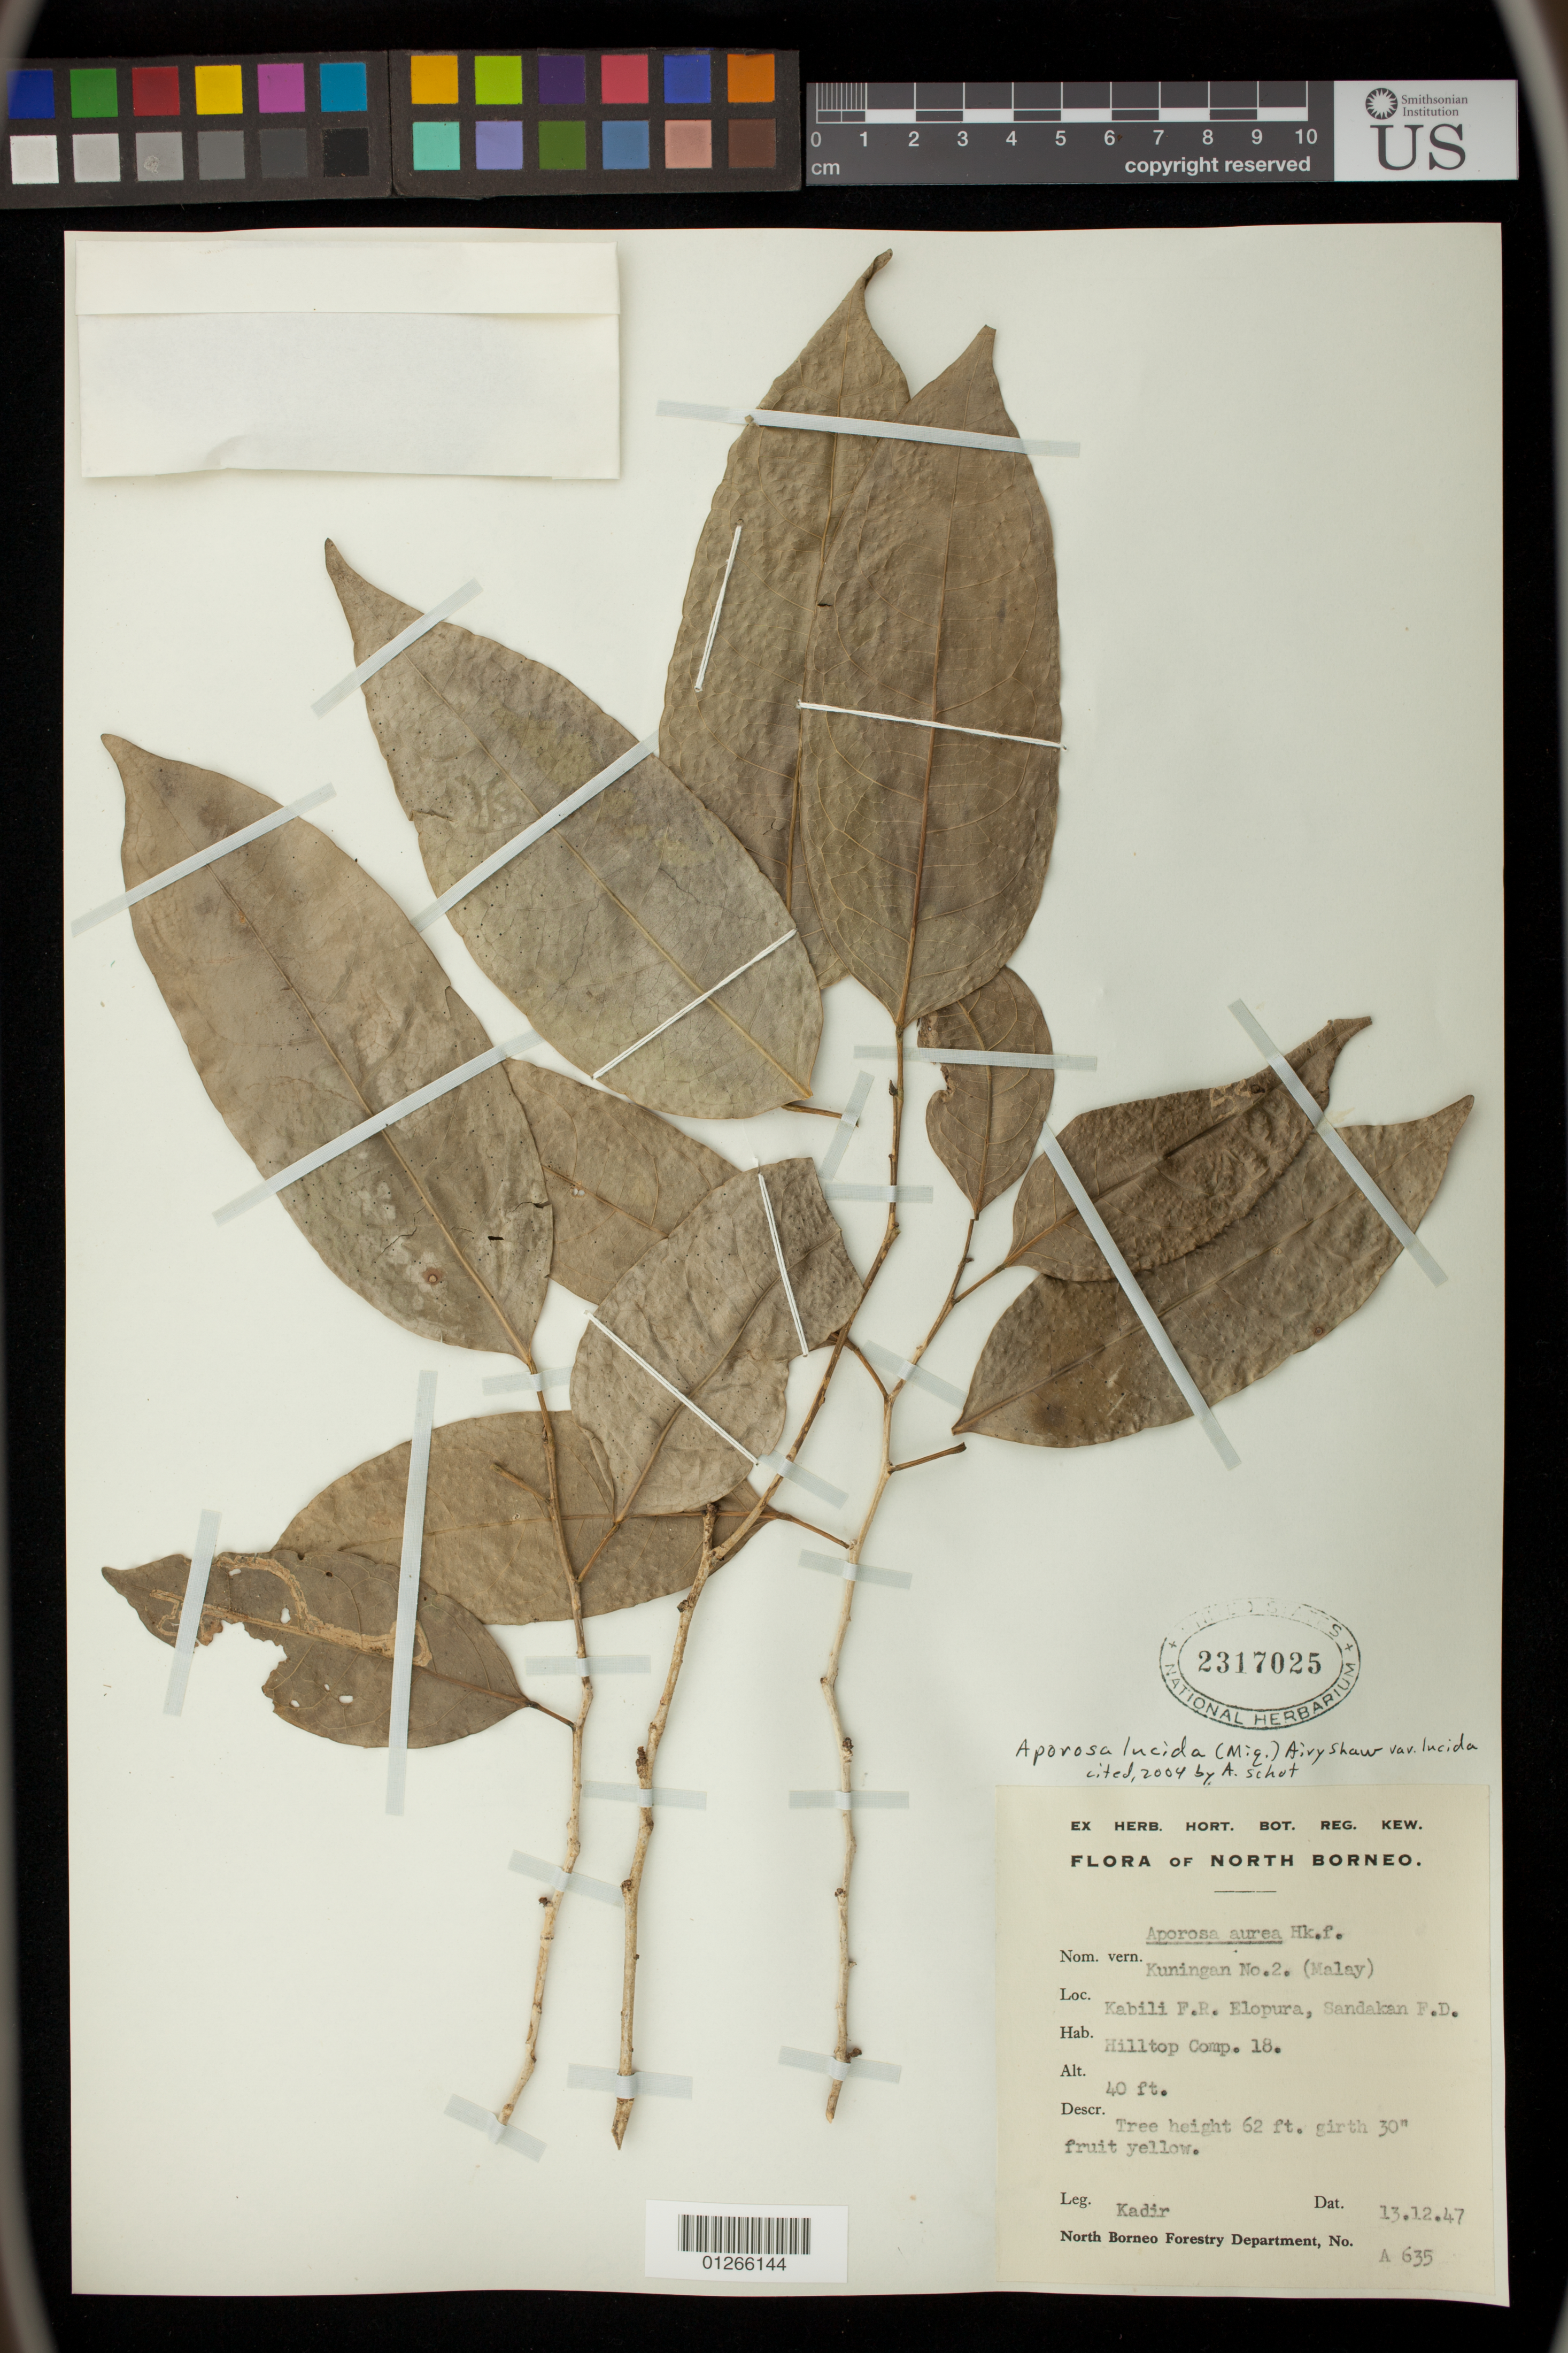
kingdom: Plantae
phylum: Tracheophyta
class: Magnoliopsida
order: Malpighiales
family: Phyllanthaceae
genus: Aporosa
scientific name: Aporosa lucida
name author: (Miq.) Airy Shaw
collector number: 635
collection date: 1947-12-13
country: Malaysia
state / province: Sabah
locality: North Bornea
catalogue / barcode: US 2317025